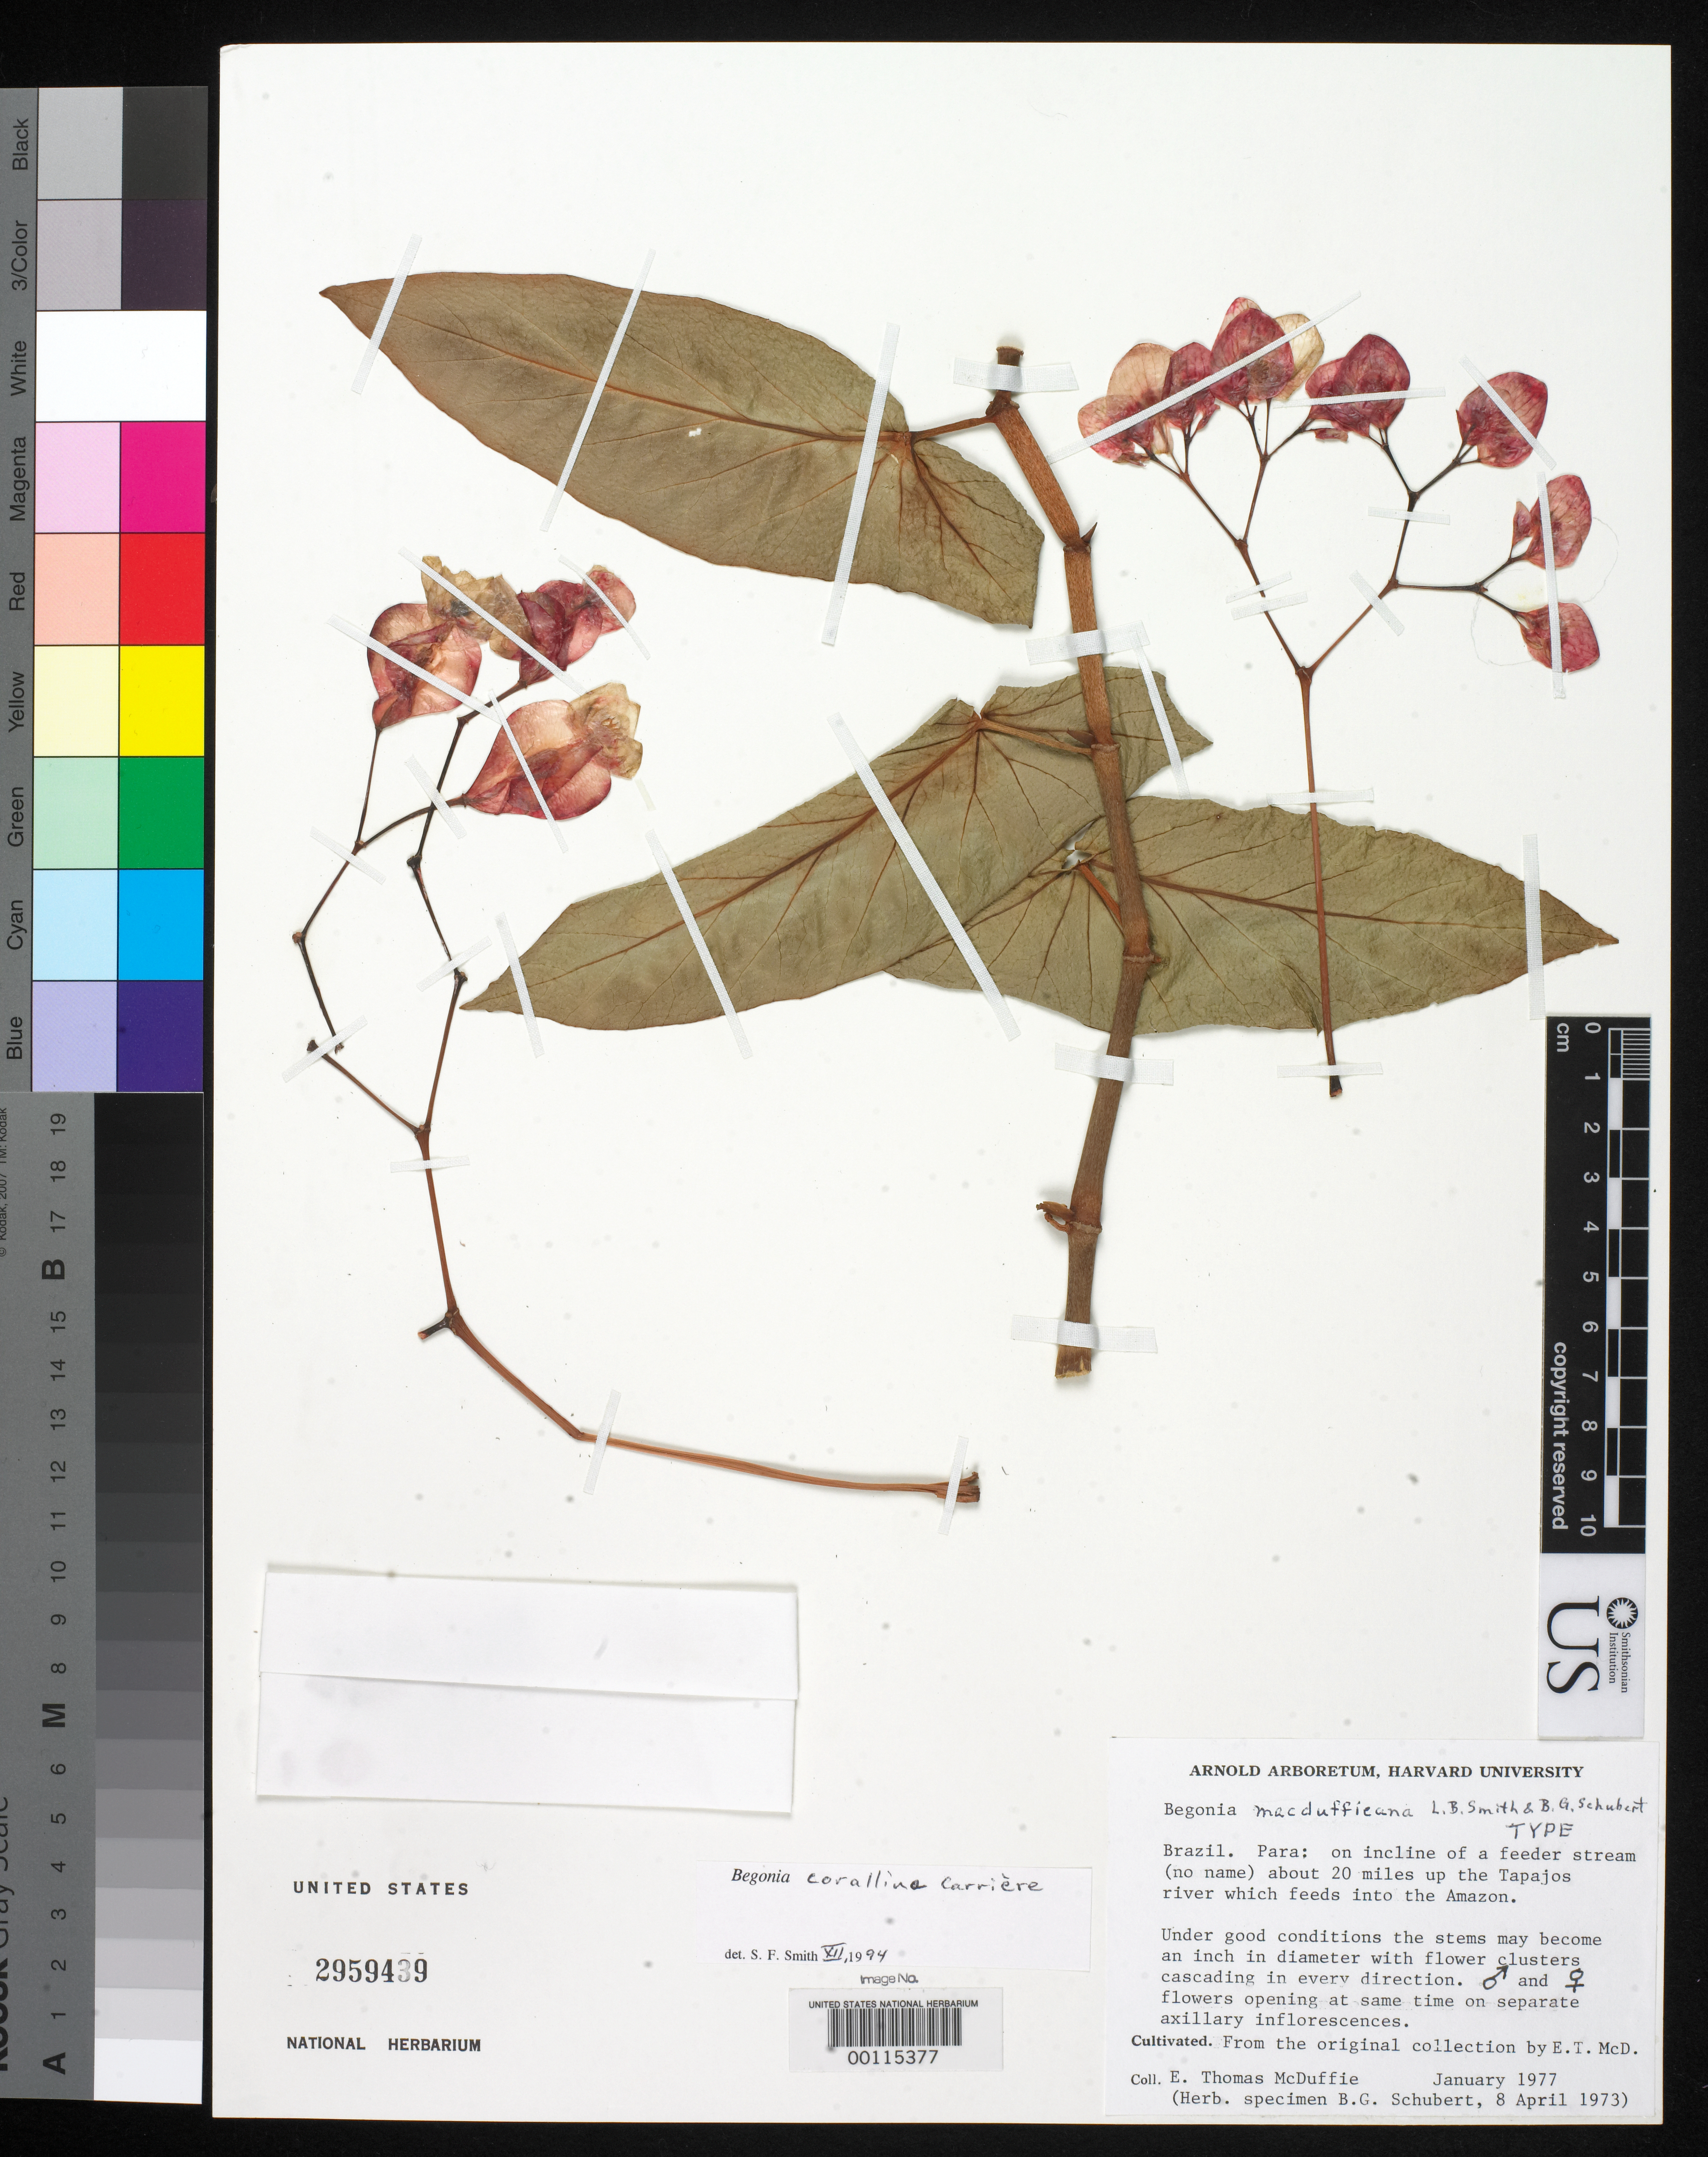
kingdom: Plantae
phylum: Tracheophyta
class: Magnoliopsida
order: Cucurbitales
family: Begoniaceae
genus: Begonia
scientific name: Begonia macduffieana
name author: L.B. Sm. & B.G. Schub.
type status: Isotype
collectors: E. McDuffie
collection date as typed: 08 Apr 1973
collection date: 1973-04-08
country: Brazil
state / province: Pará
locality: Feeder stream 20 mi up the Tapajos, a tributary to the Amazon.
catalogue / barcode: US 2959439